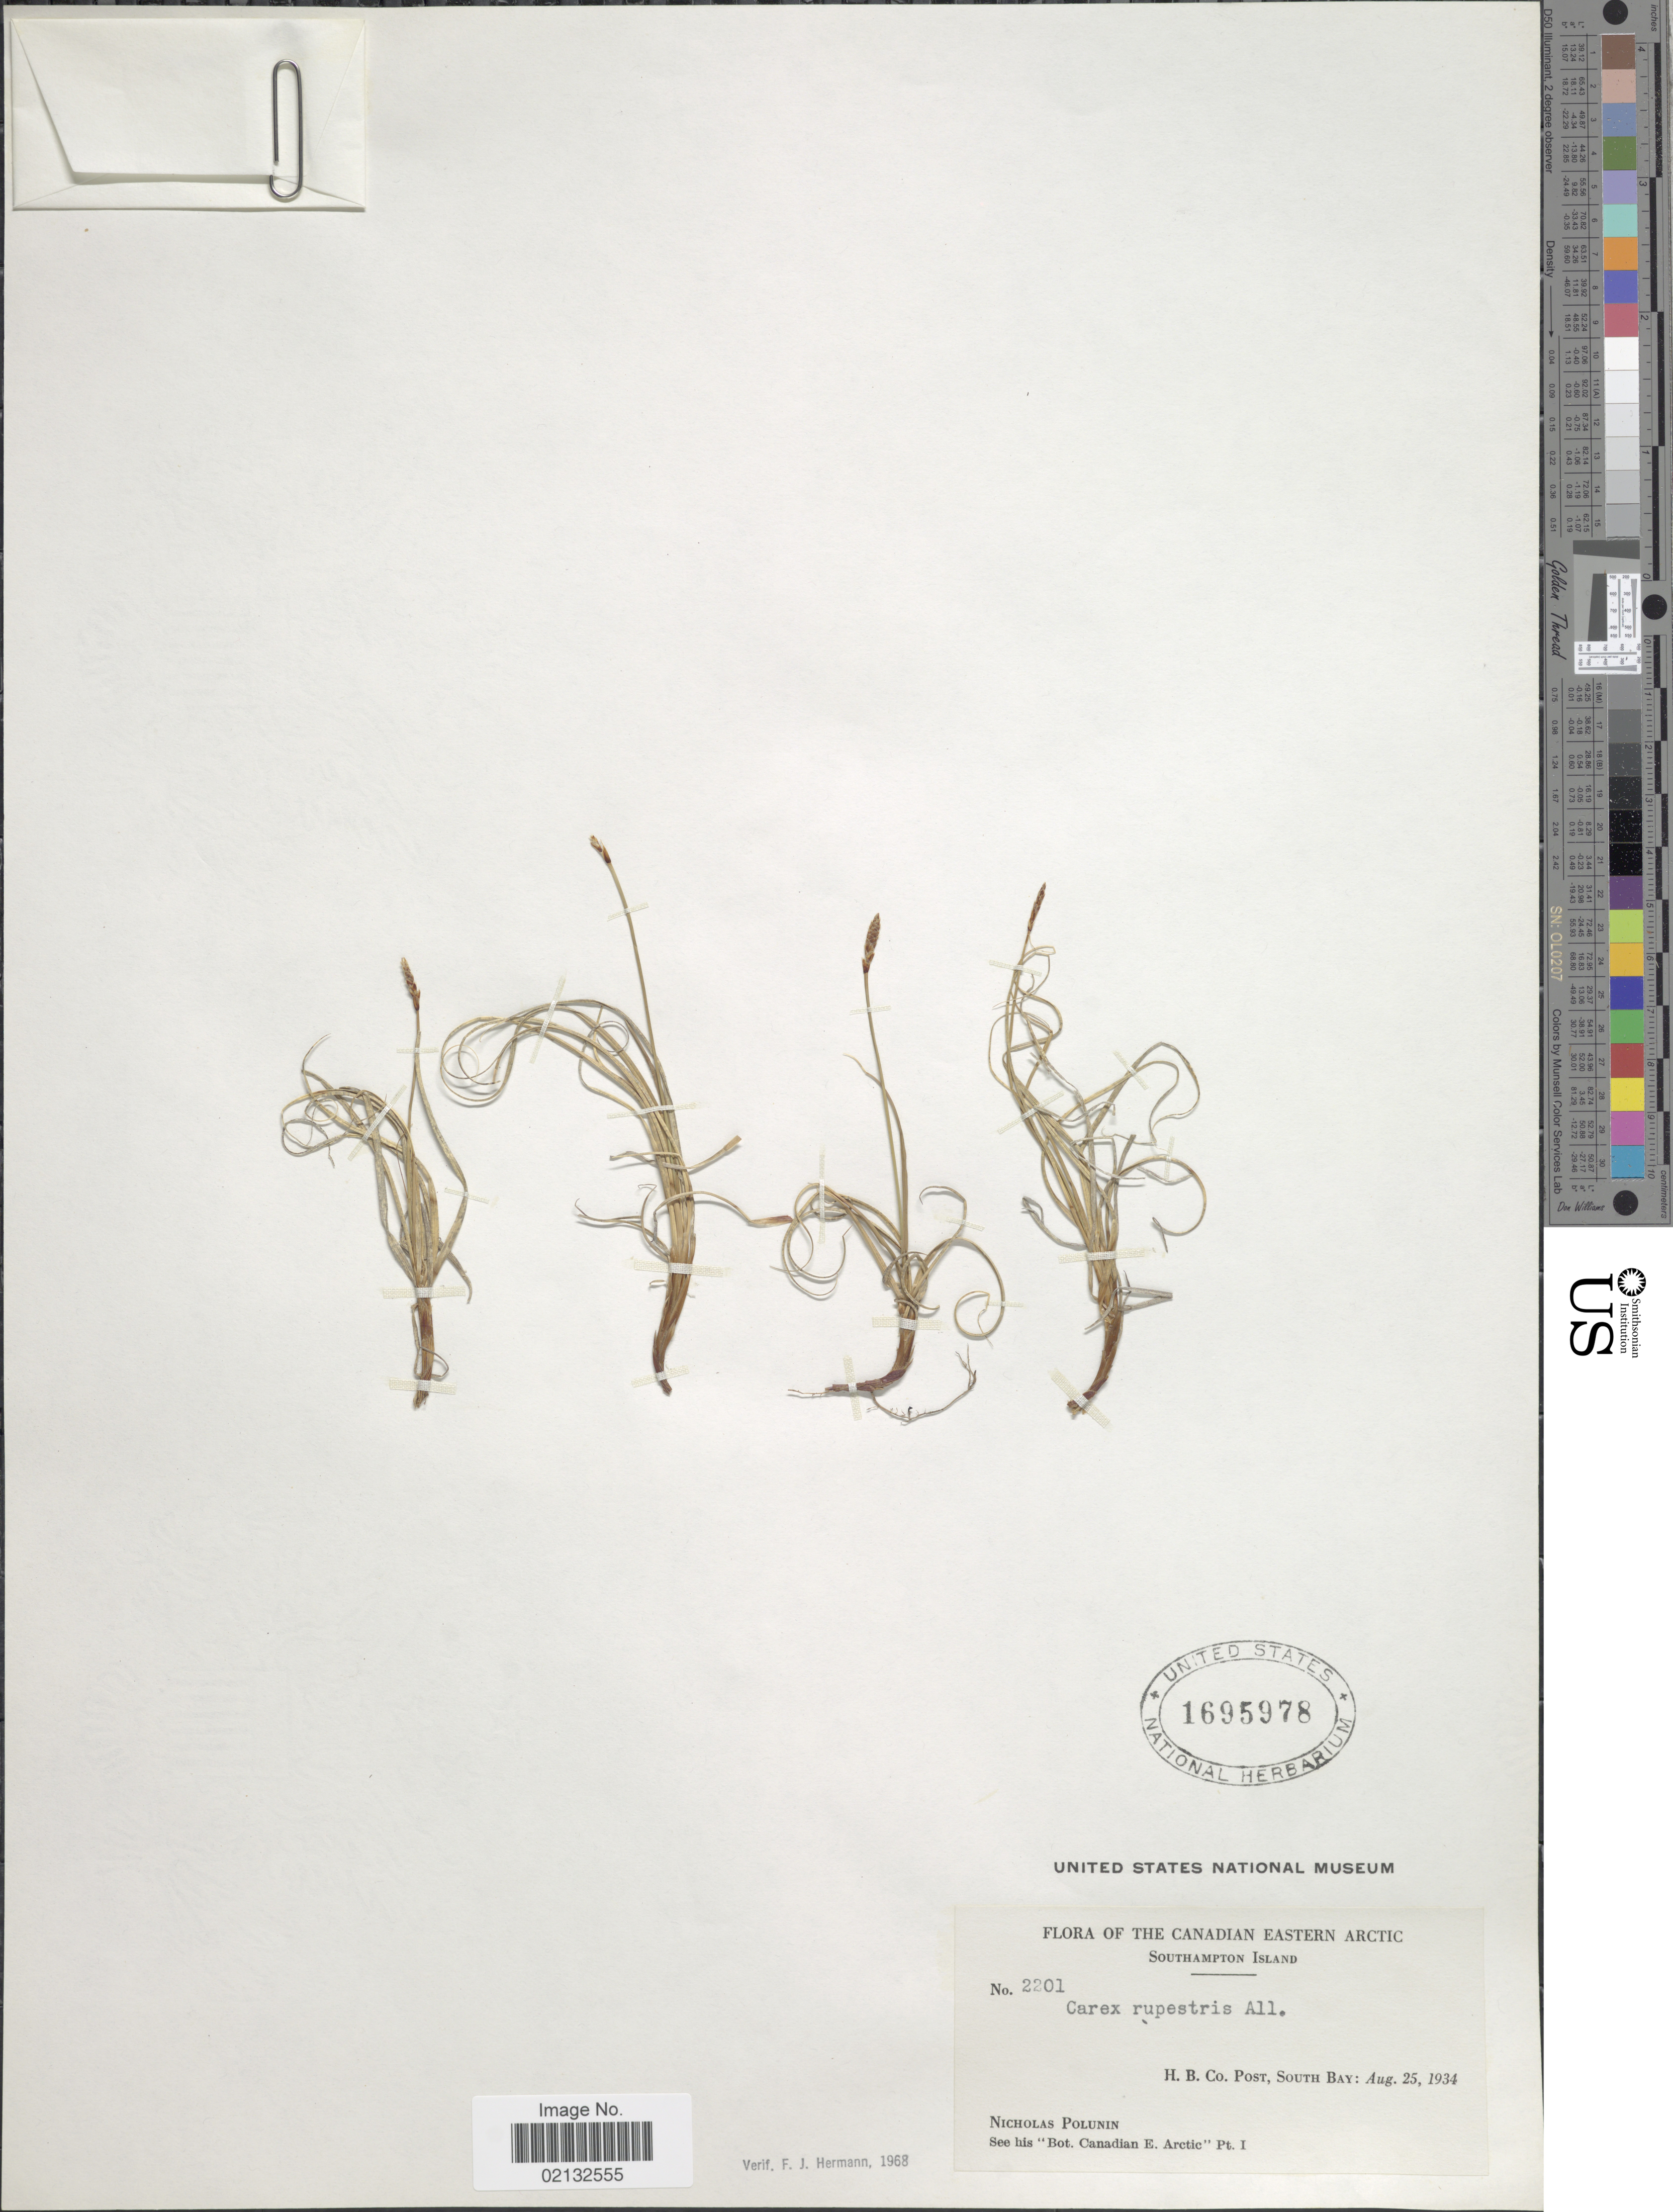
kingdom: Plantae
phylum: Tracheophyta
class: Liliopsida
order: Poales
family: Cyperaceae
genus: Carex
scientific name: Carex rupestris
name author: All.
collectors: N. V. Polunin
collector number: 2201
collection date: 1934-08-25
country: Canada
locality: Canadian Eastern Arctic. Southampton Island. H. B. Co. post, South Bay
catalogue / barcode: US 1695978